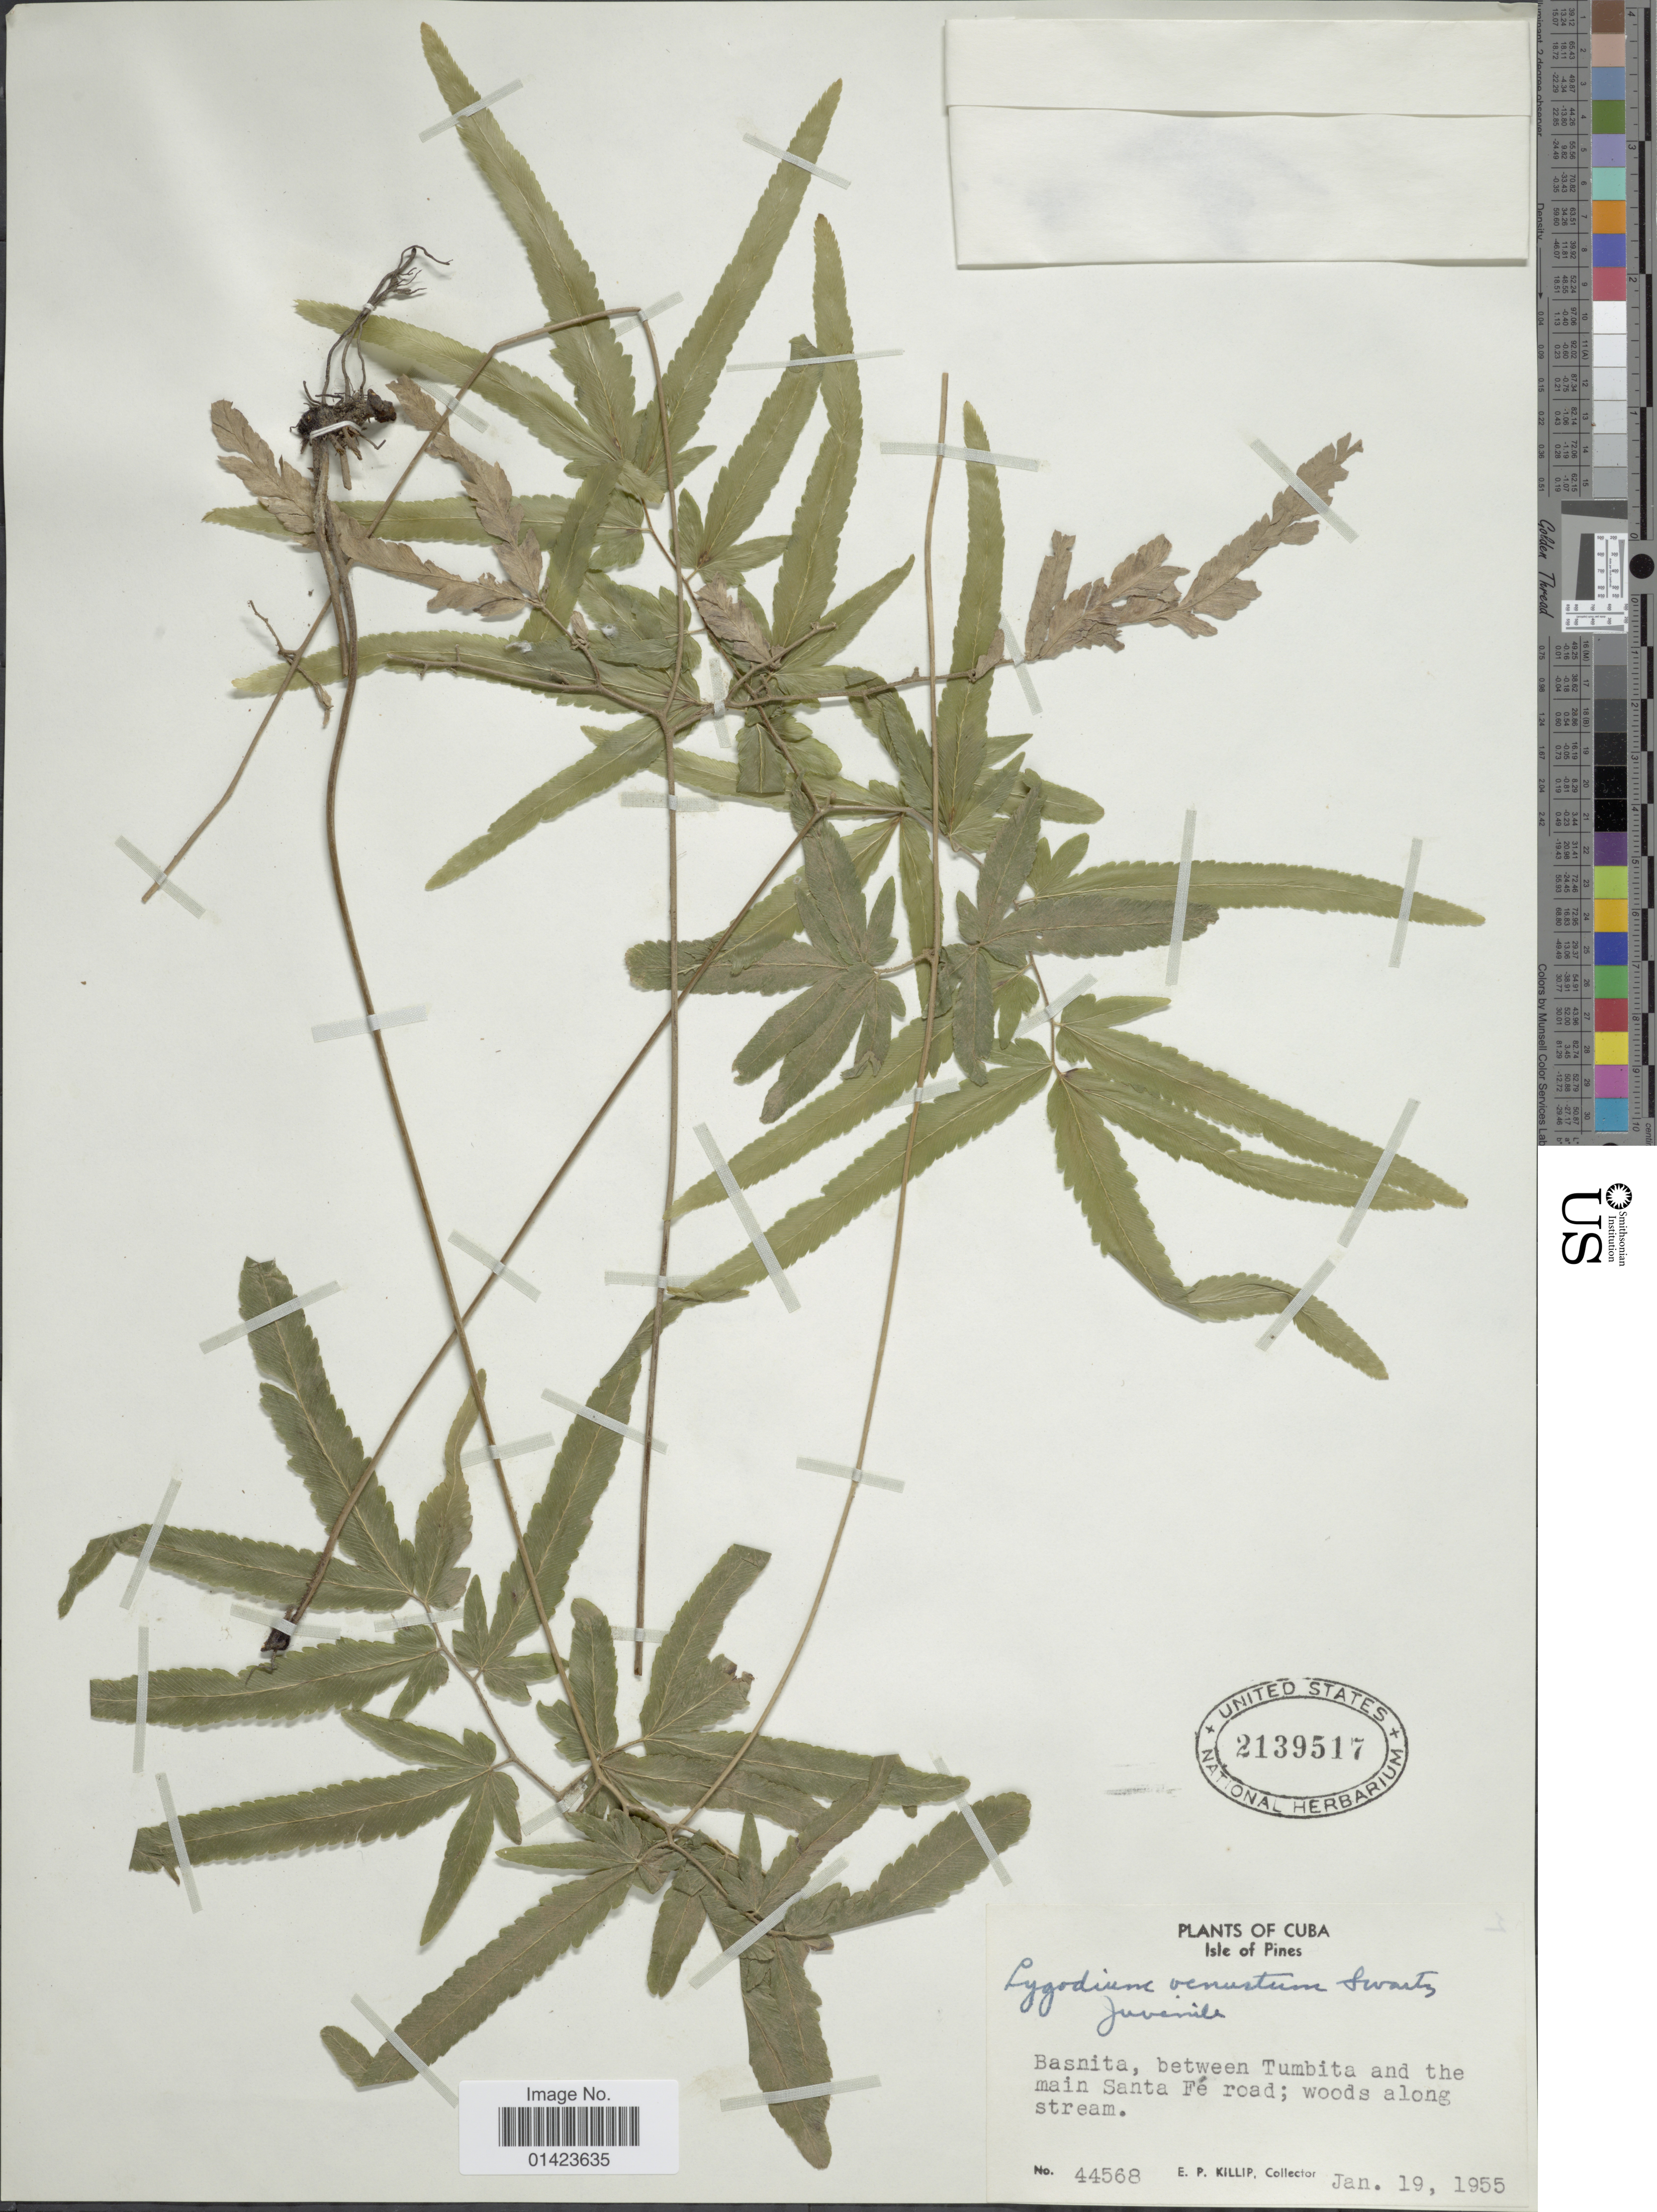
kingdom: Plantae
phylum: Tracheophyta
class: Polypodiopsida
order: Schizaeales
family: Lygodiaceae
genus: Lygodium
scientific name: Lygodium venustum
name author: Sw.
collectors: E. P. Killip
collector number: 44568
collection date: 1955-01-19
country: Cuba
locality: Isle of Pines, Basnita, between Tumbita and the main Santa Fé road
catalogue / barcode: US 2139517